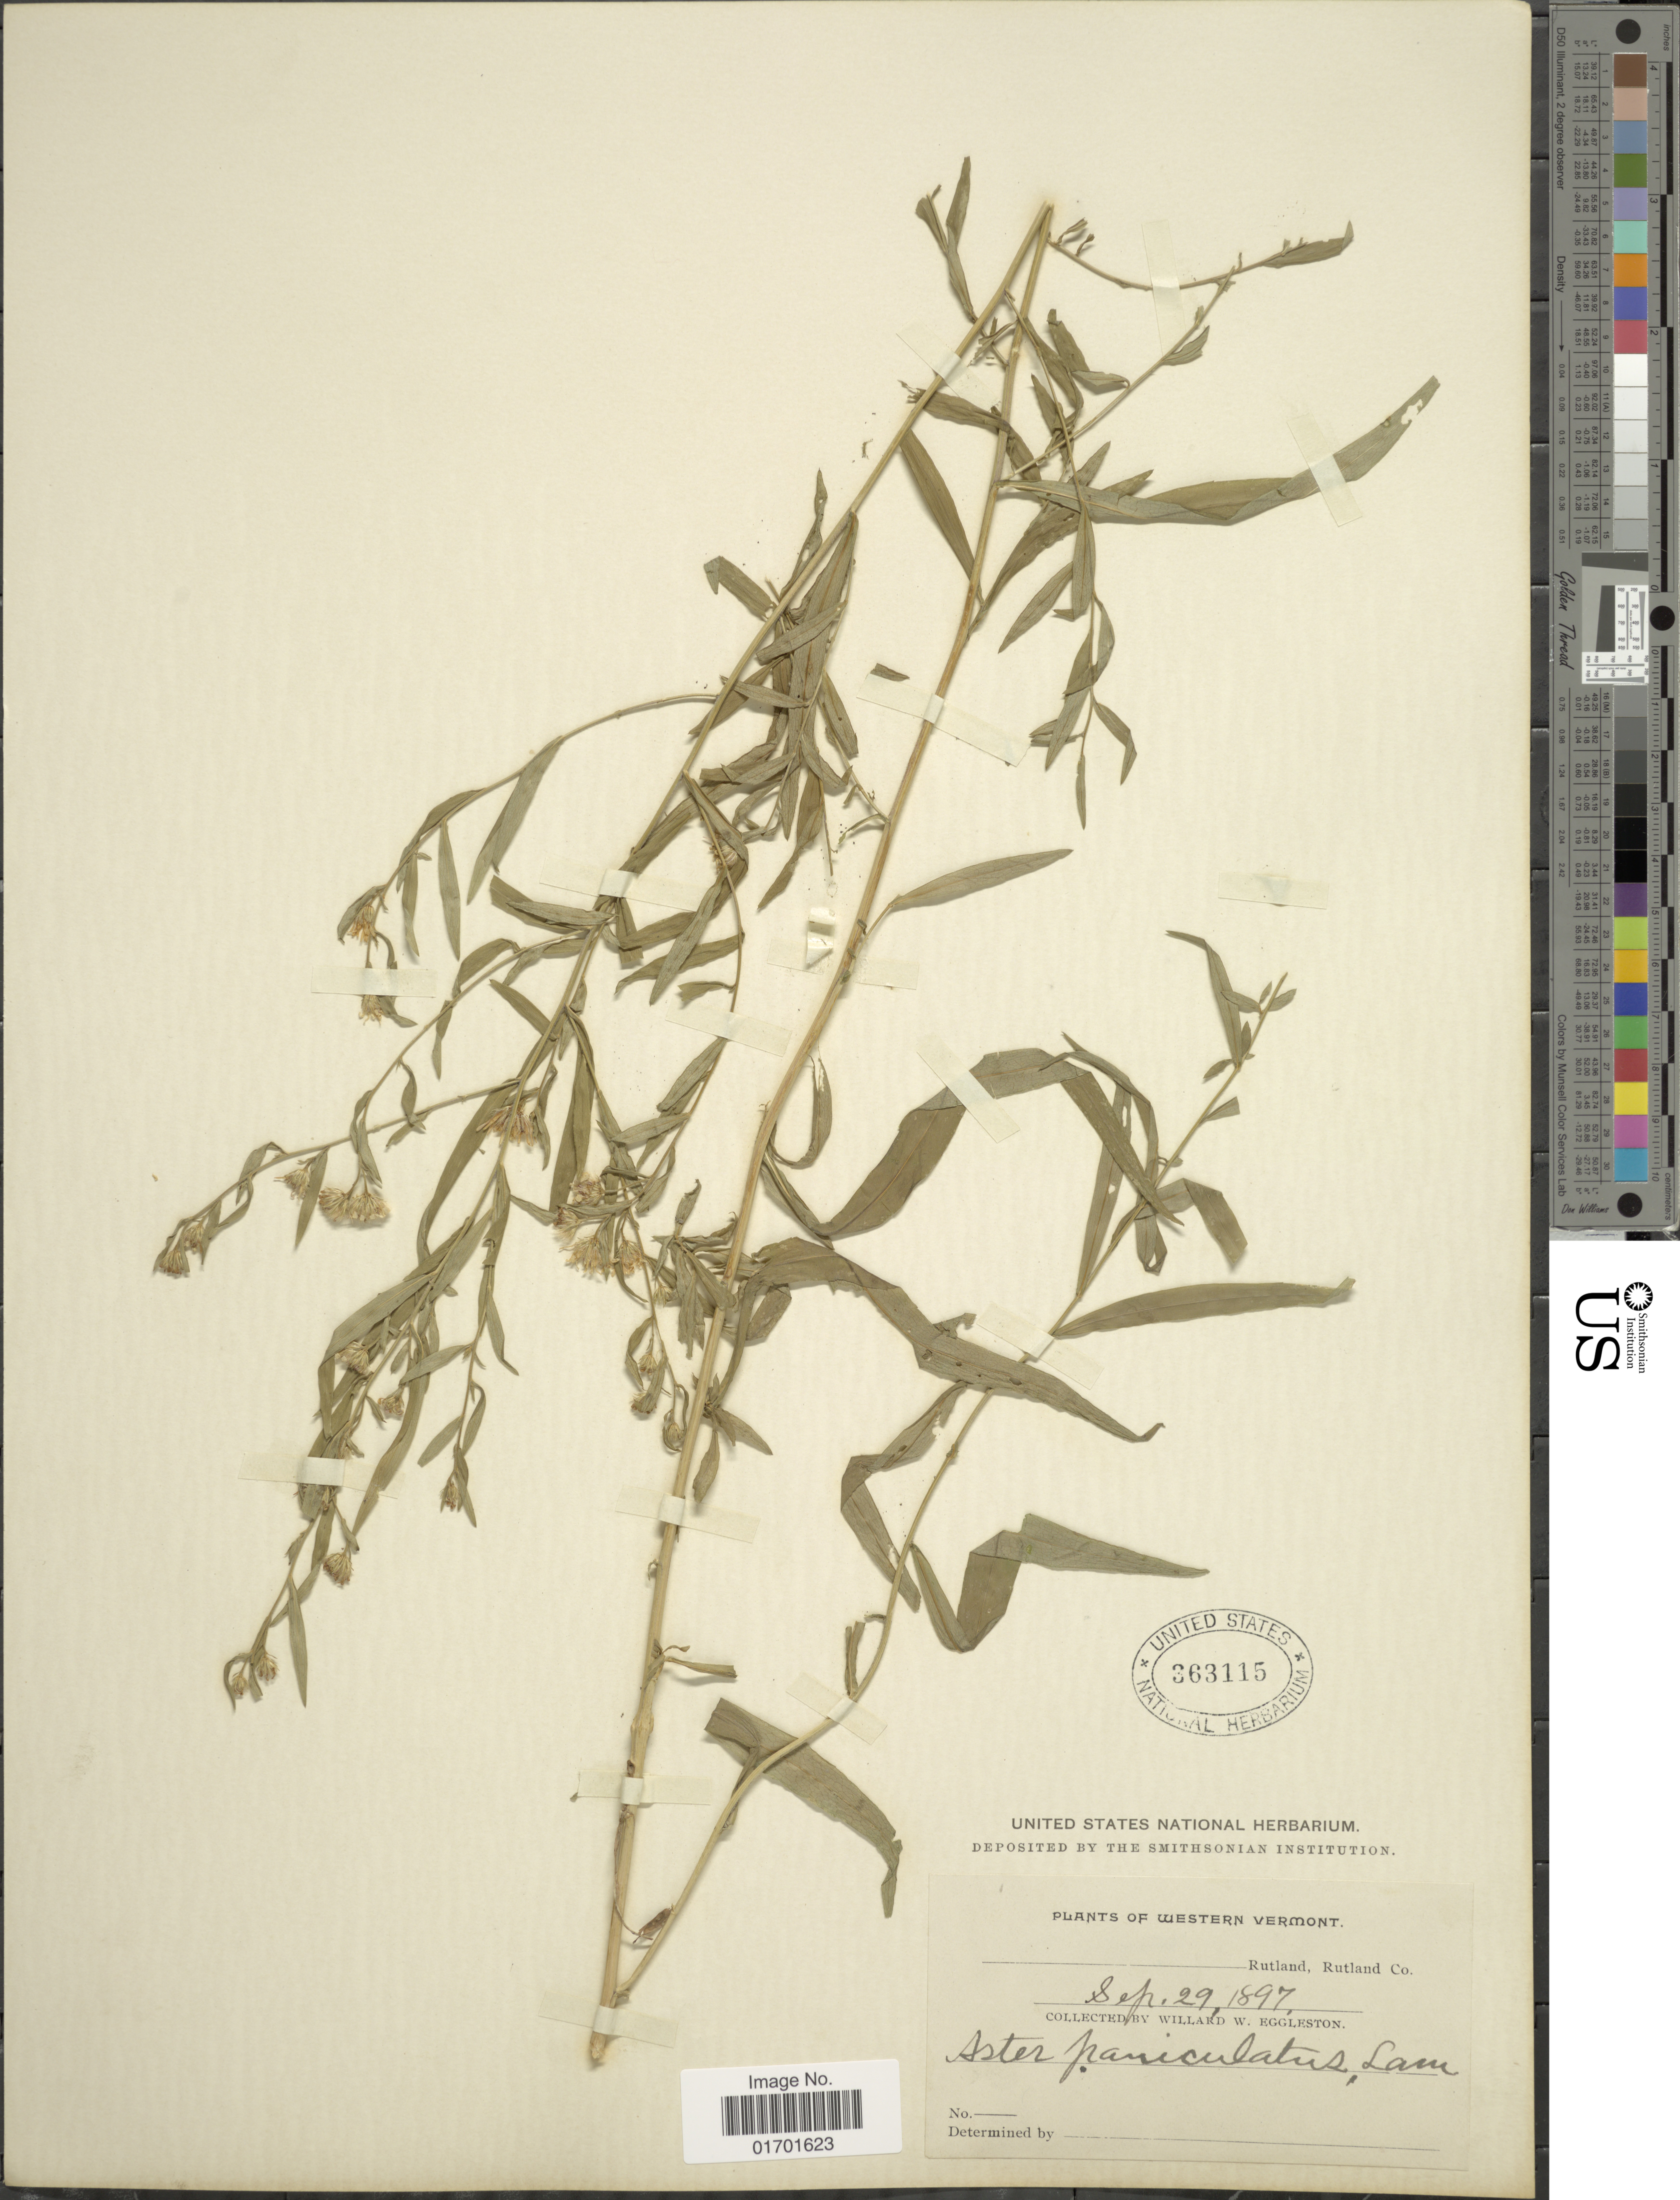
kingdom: Plantae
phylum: Tracheophyta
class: Magnoliopsida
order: Asterales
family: Asteraceae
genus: Symphyotrichum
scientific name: Symphyotrichum lanceolatum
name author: (Willd.) G.L. Nesom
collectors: W. W. Eggleston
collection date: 1897-09-29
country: United States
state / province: Vermont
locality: Western Vermont, Rutland, Rutland Co.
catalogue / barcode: US 363115